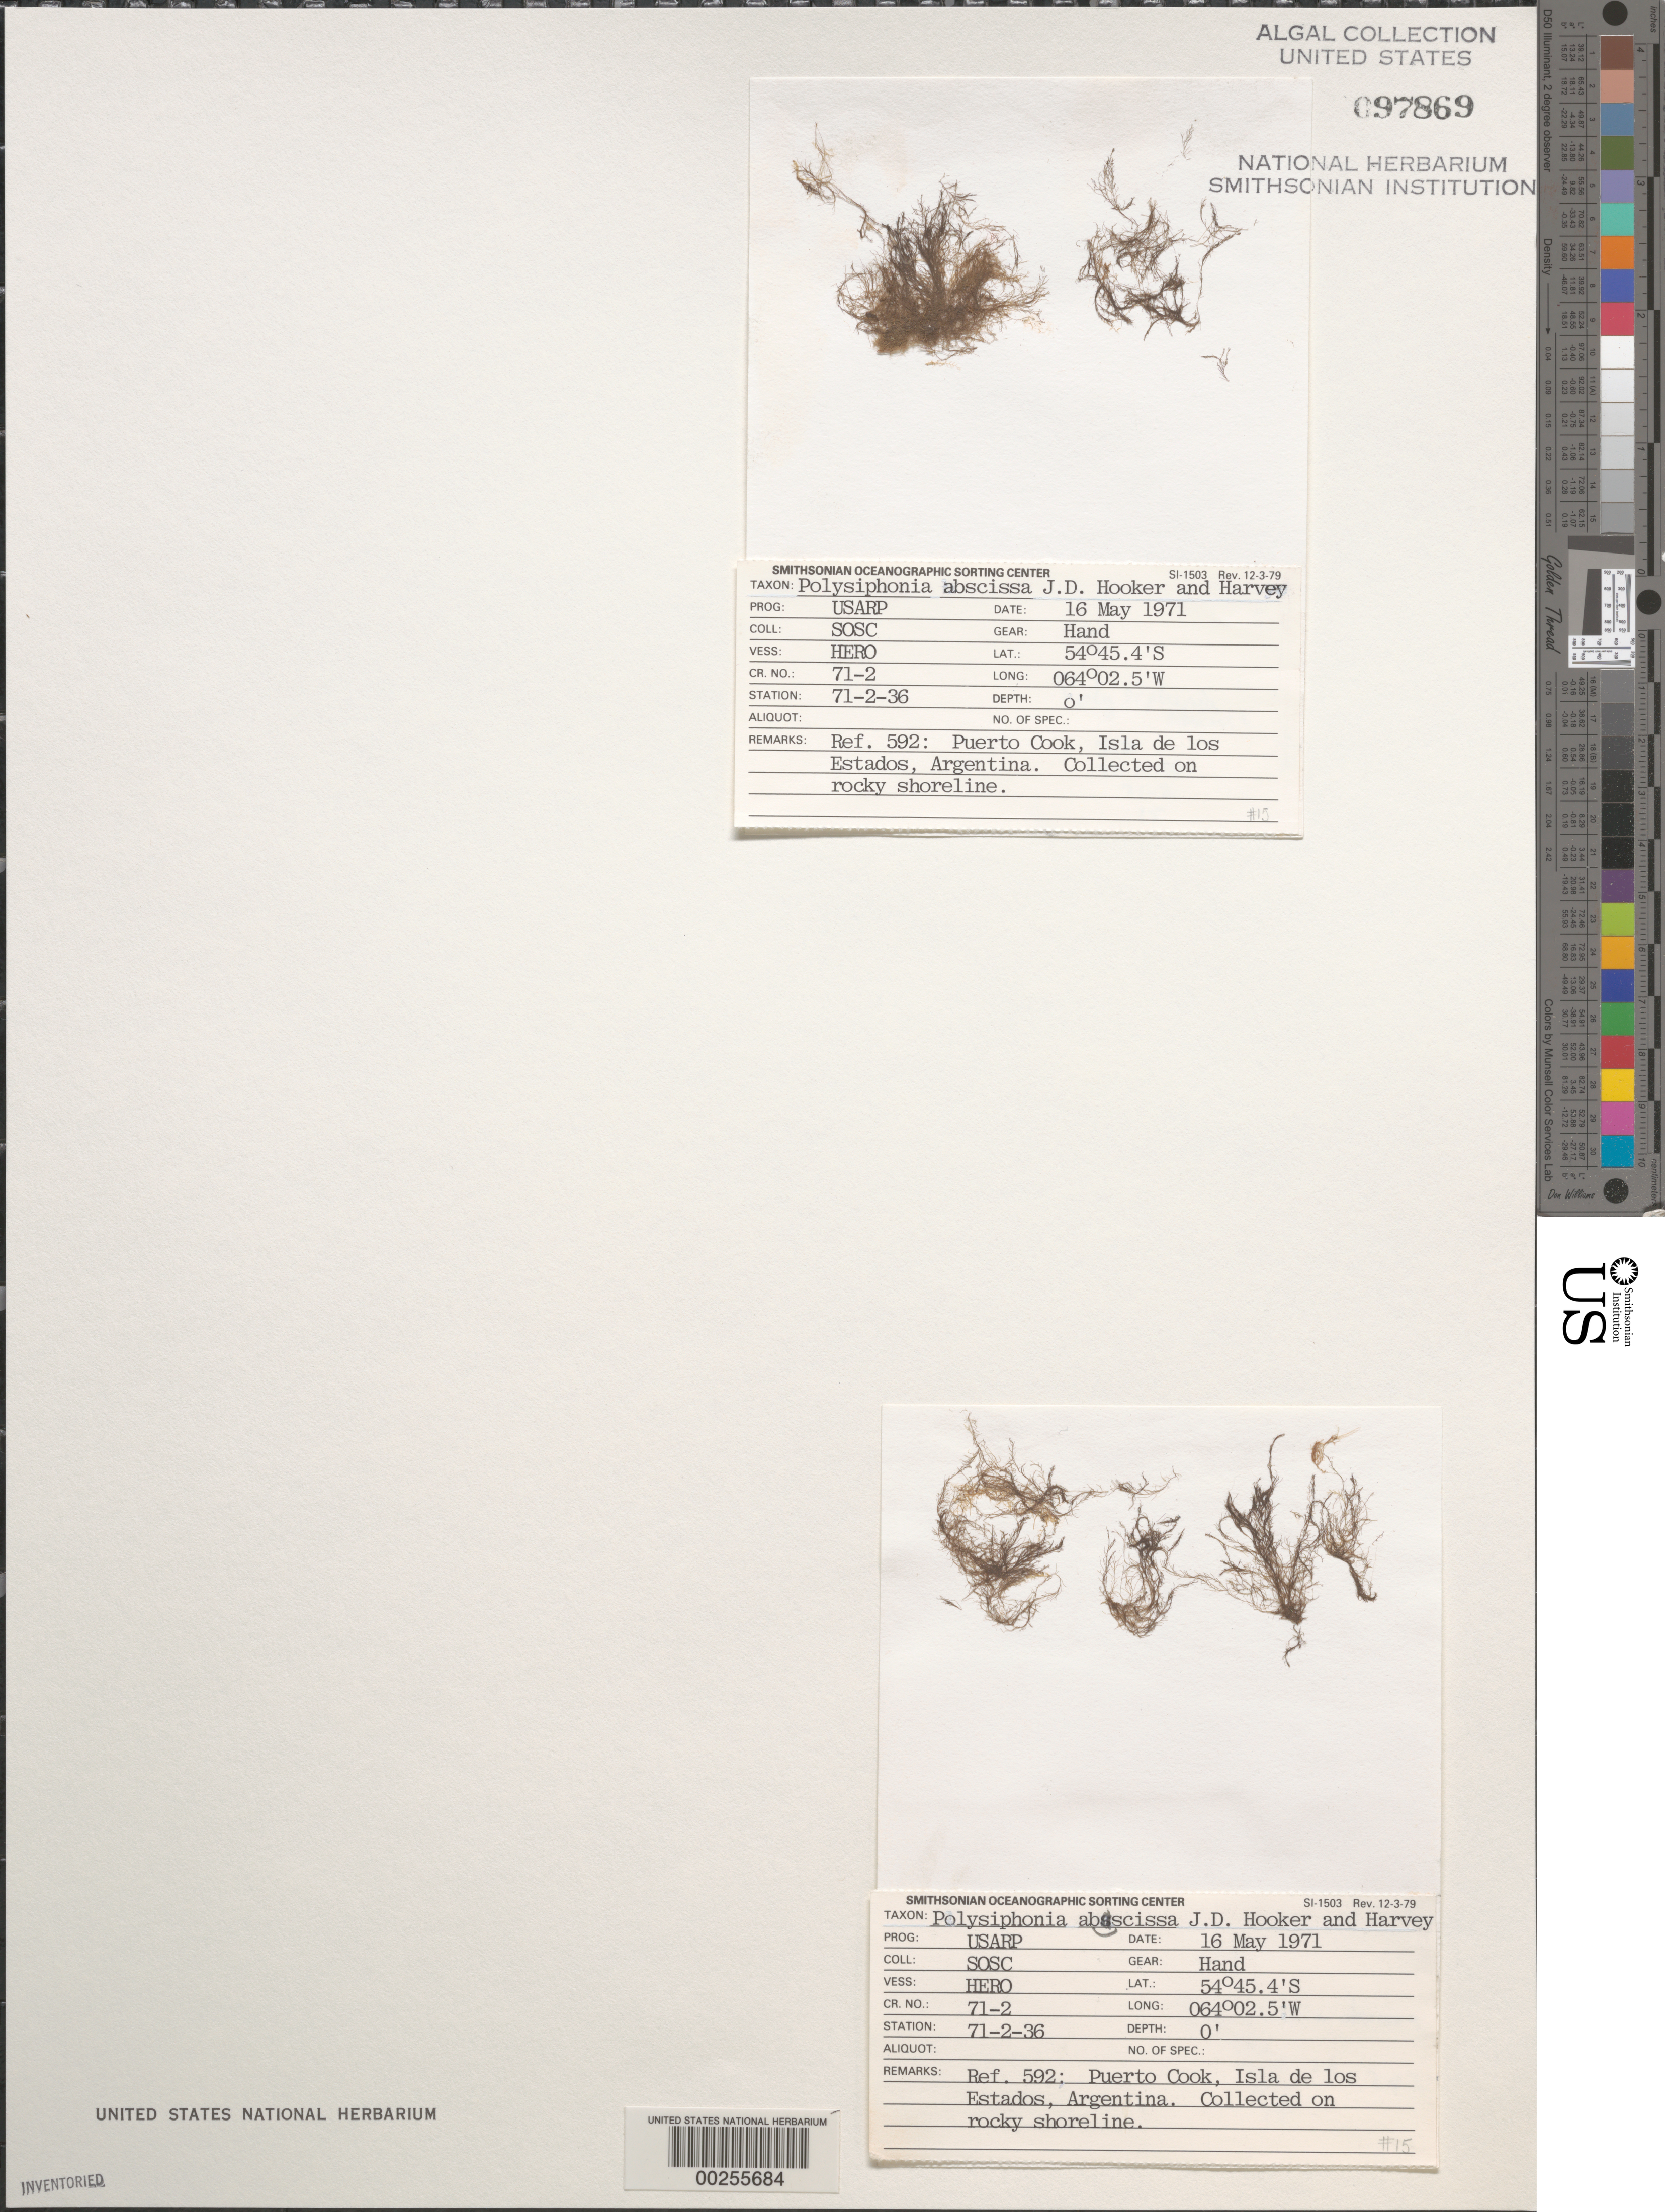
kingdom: Plantae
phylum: Rhodophyta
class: Florideophyceae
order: Ceramiales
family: Rhodomelaceae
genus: Polysiphonia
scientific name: Polysiphonia abscissa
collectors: SOSC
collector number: Station 71-2-36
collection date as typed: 16 May 1971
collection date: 1971-05-16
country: Argentina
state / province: Tierra del Fuego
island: Isla de los Estados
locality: Puerto Cook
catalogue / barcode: US 97869